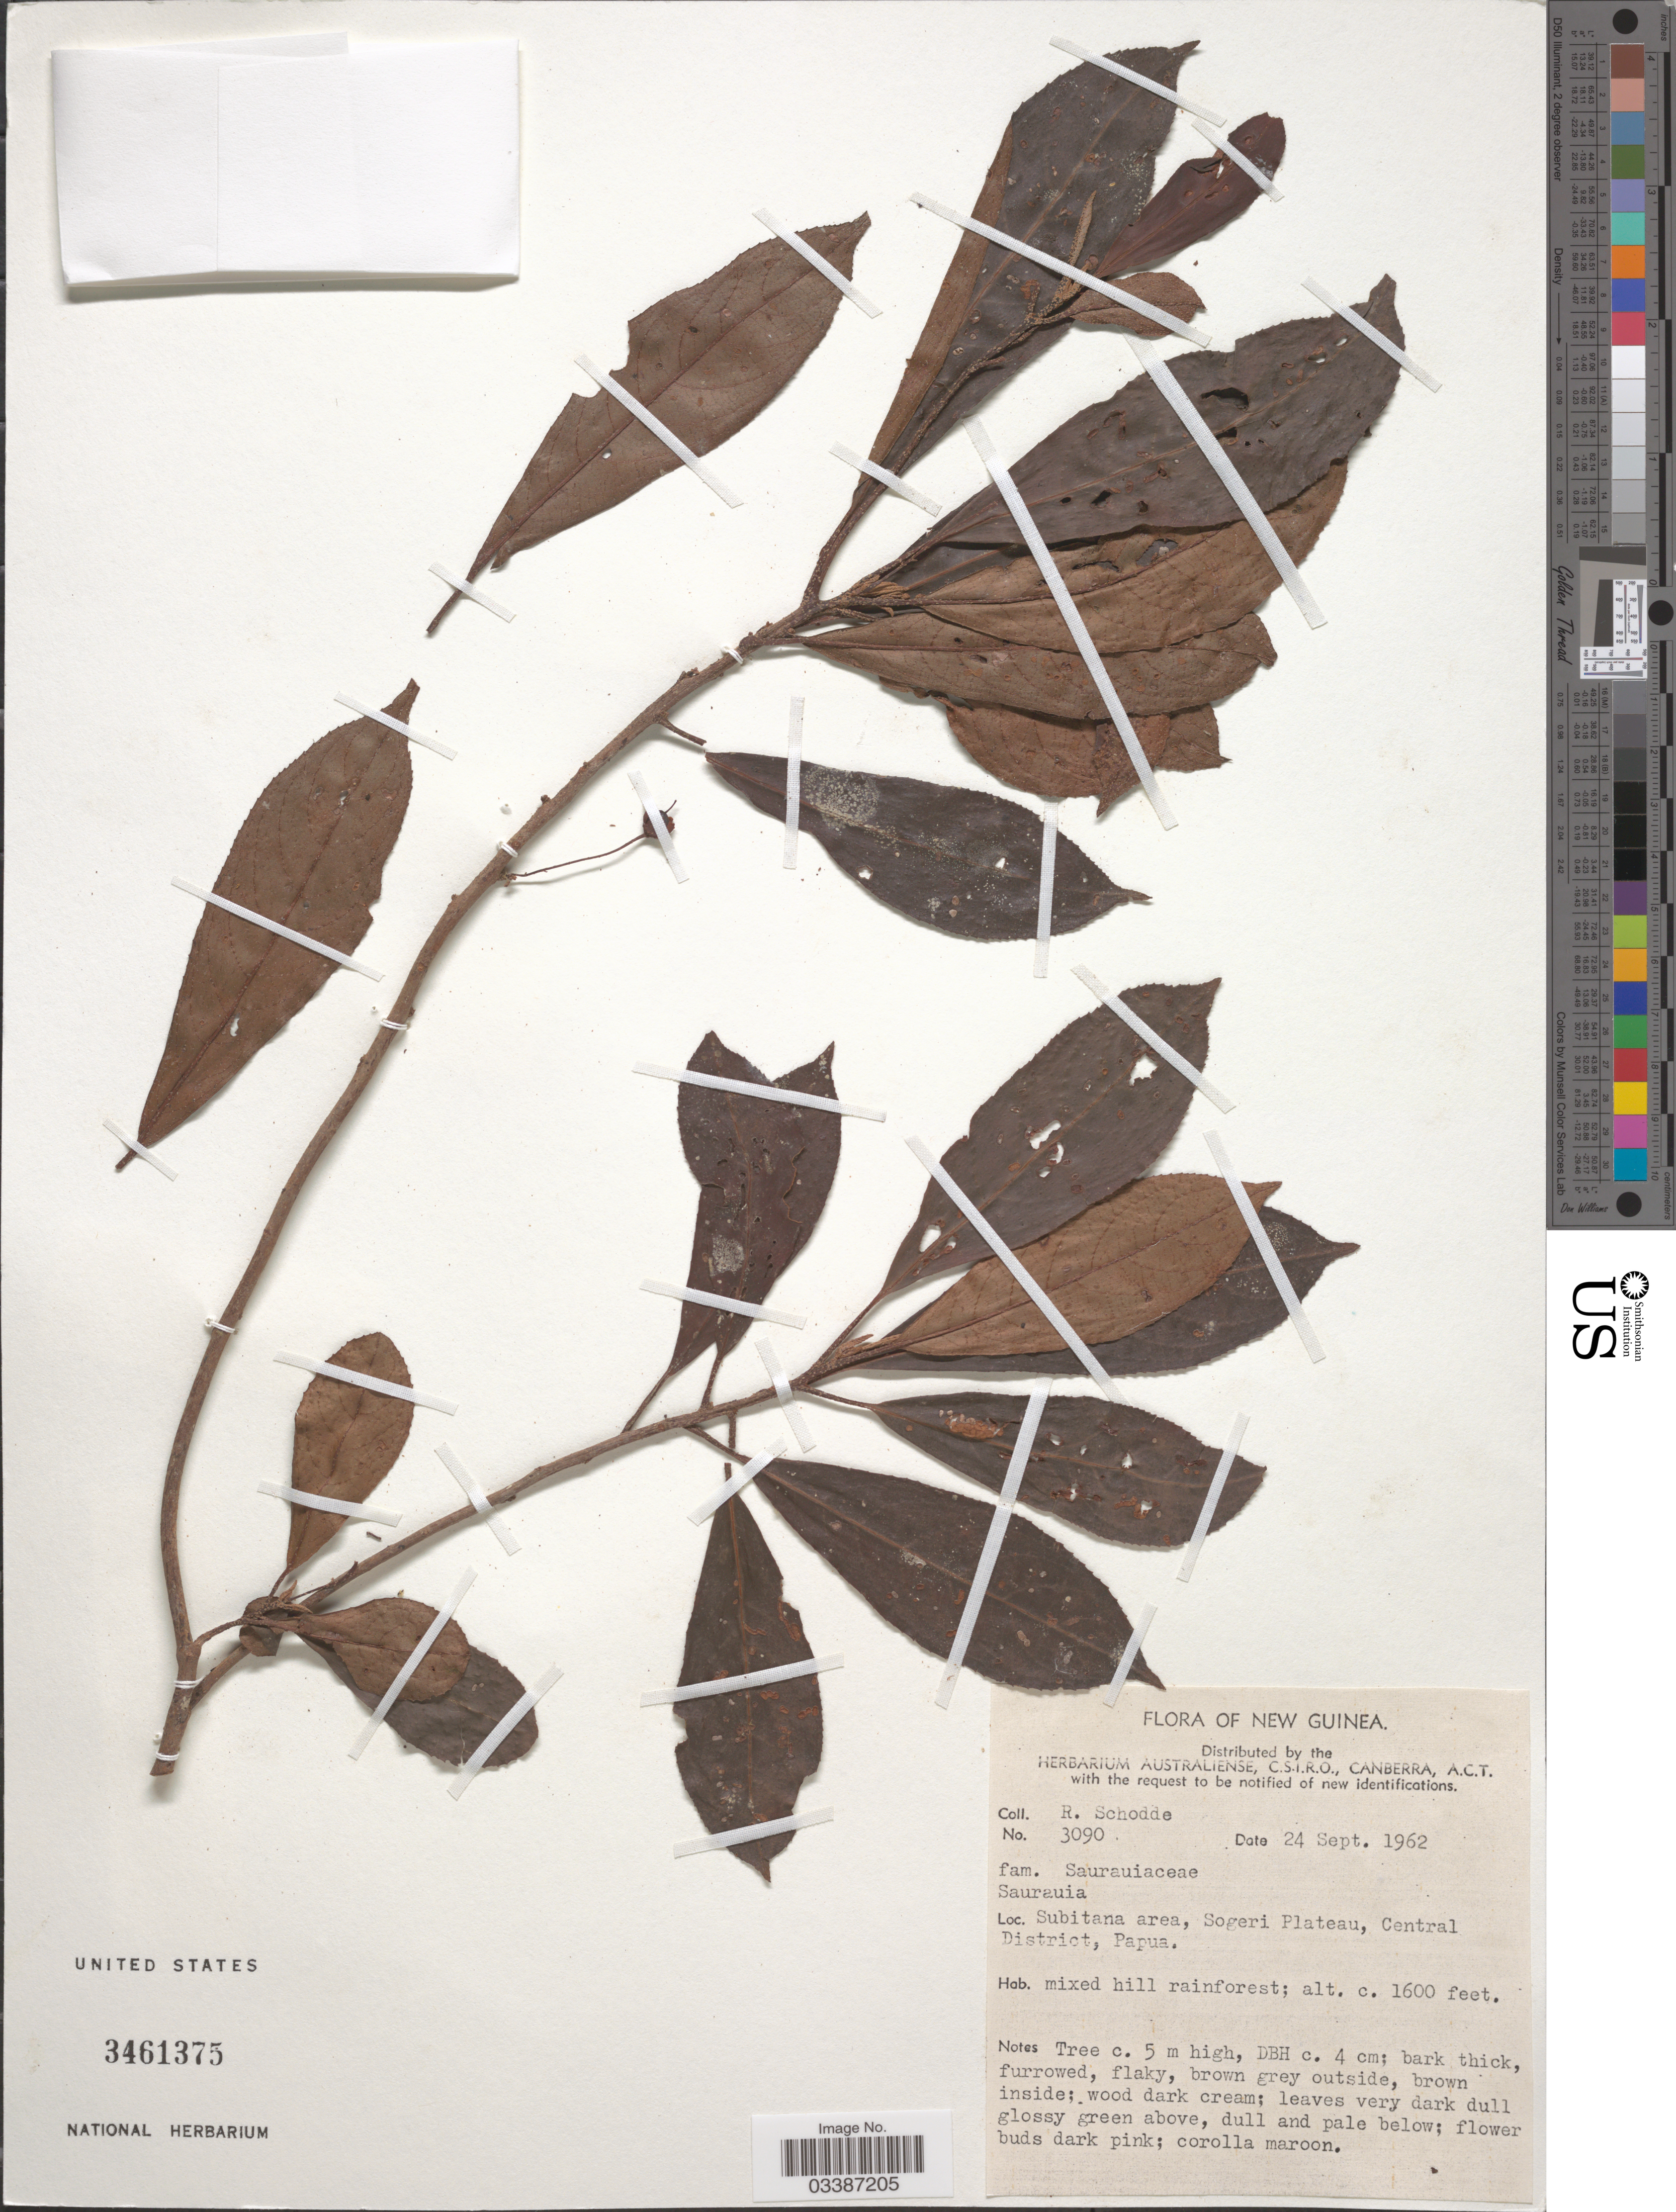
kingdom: Plantae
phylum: Tracheophyta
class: Magnoliopsida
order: Ericales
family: Actinidiaceae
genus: Saurauia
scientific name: Saurauia sp.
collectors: R. Schodde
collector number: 3090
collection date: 1962-09-24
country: Papua New Guinea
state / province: Central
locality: New Guinea. Subitana area, Sogeri Plateau, Central District, Papua.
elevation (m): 488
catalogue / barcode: US 3461375